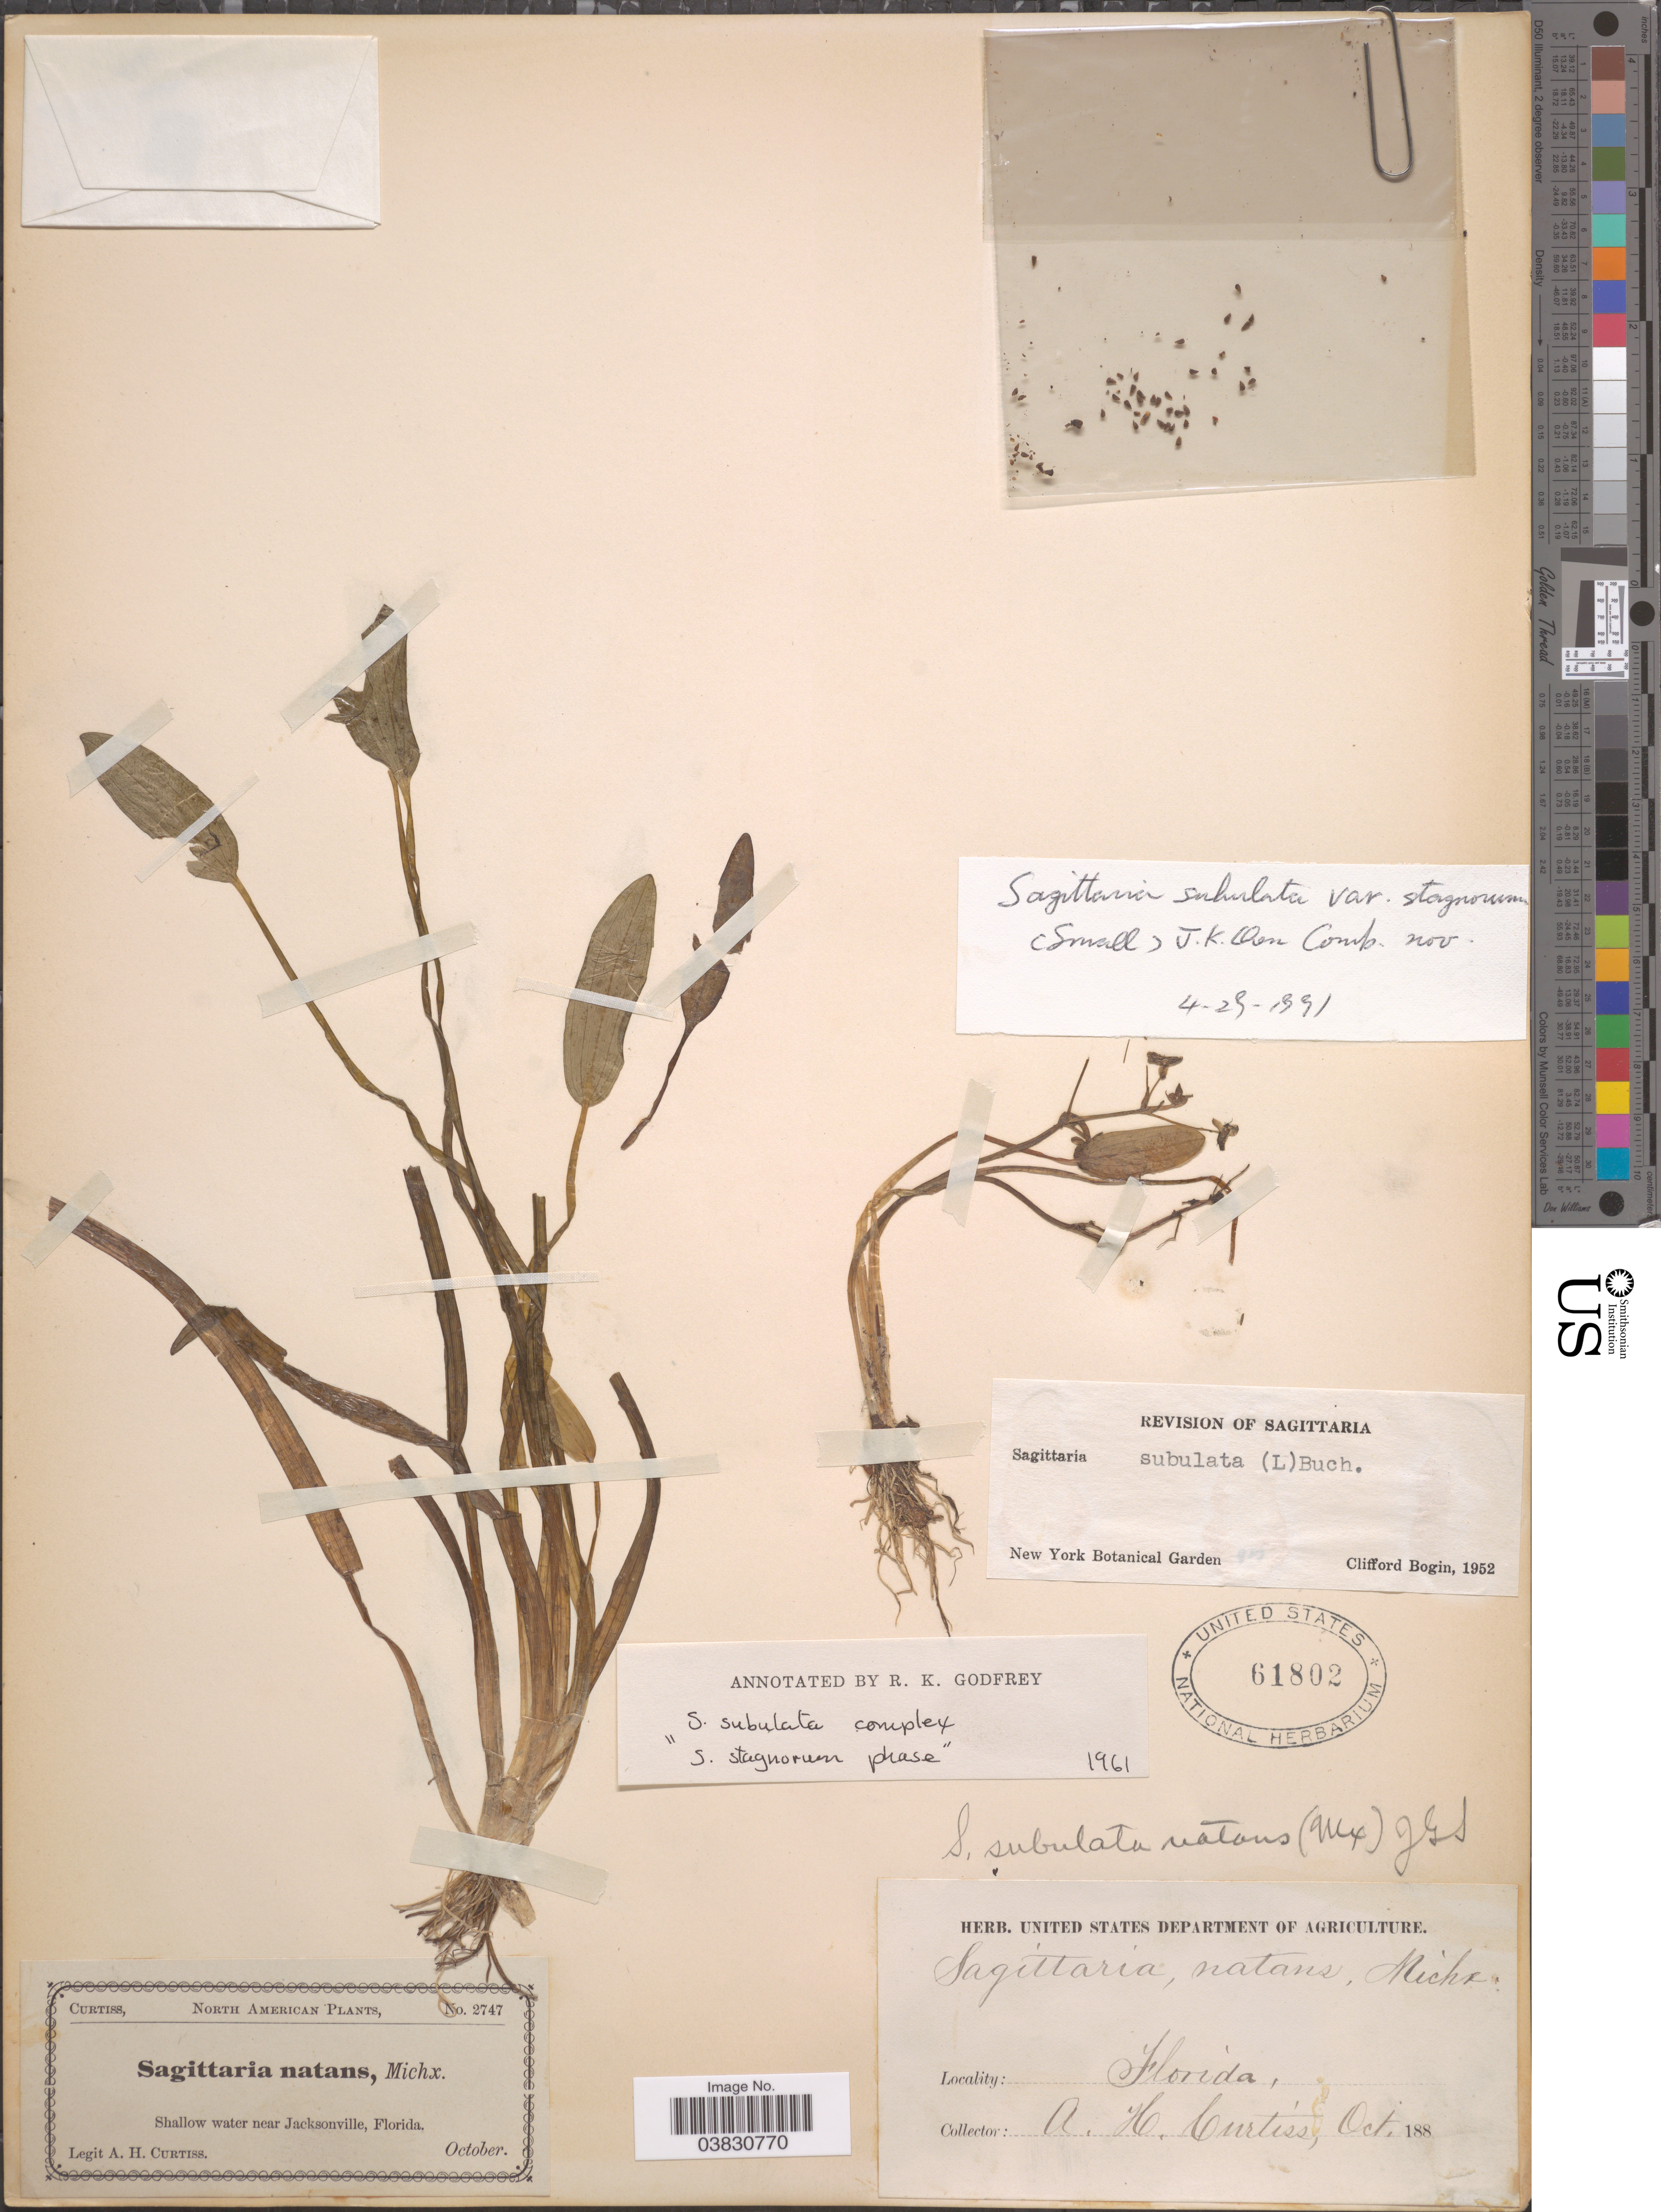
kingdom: Plantae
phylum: Tracheophyta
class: Liliopsida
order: Alismatales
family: Alismataceae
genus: Sagittaria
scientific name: Sagittaria subulata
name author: (L.) Buchenau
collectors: A. H. Curtiss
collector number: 2747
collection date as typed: October 188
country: United States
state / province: Florida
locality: Shallow water near Jacksonville.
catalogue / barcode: US 61802